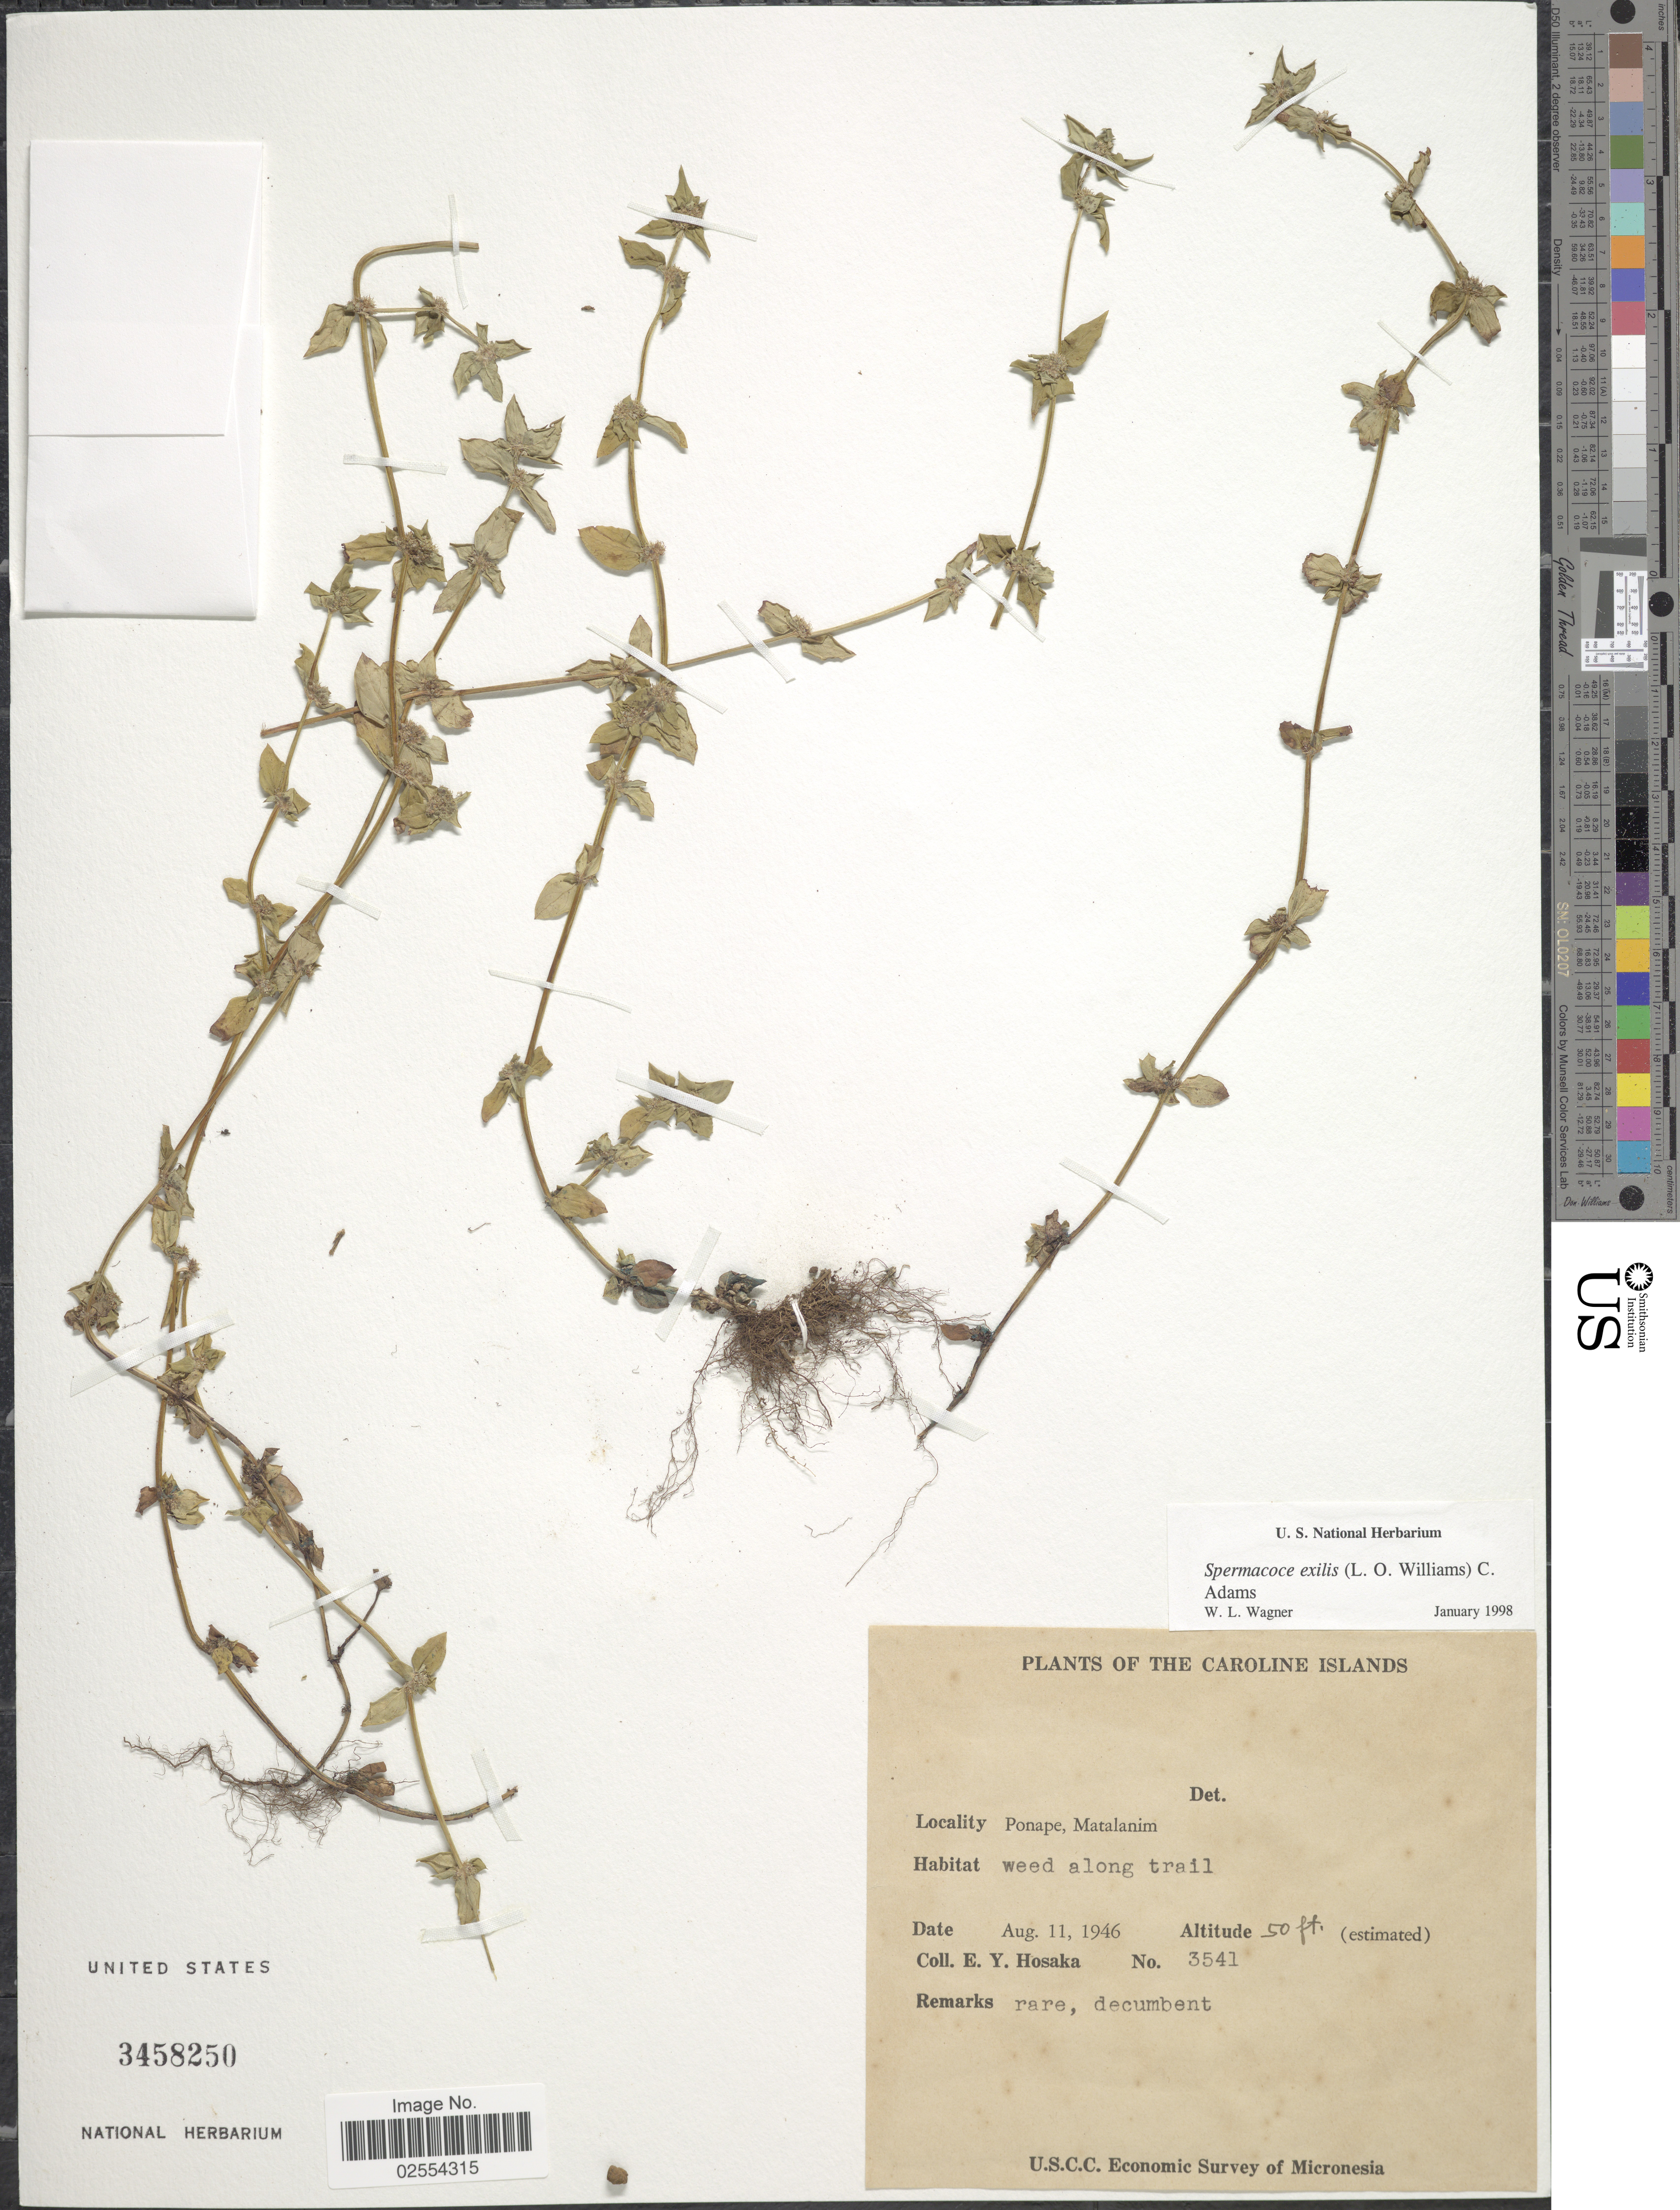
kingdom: Plantae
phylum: Tracheophyta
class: Magnoliopsida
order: Gentianales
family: Rubiaceae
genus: Spermacoce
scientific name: Spermacoce exilis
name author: (L.O. Williams) C.D. Adams ex W.C. Burger & C.M. Taylor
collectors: E. Y. Hosaka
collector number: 3541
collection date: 1946-08-11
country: Micronesia, Federated States of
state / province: Pohnpei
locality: The Caroline Islands, Ponape, matalanim, weed along trail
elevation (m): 15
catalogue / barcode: US 3458250